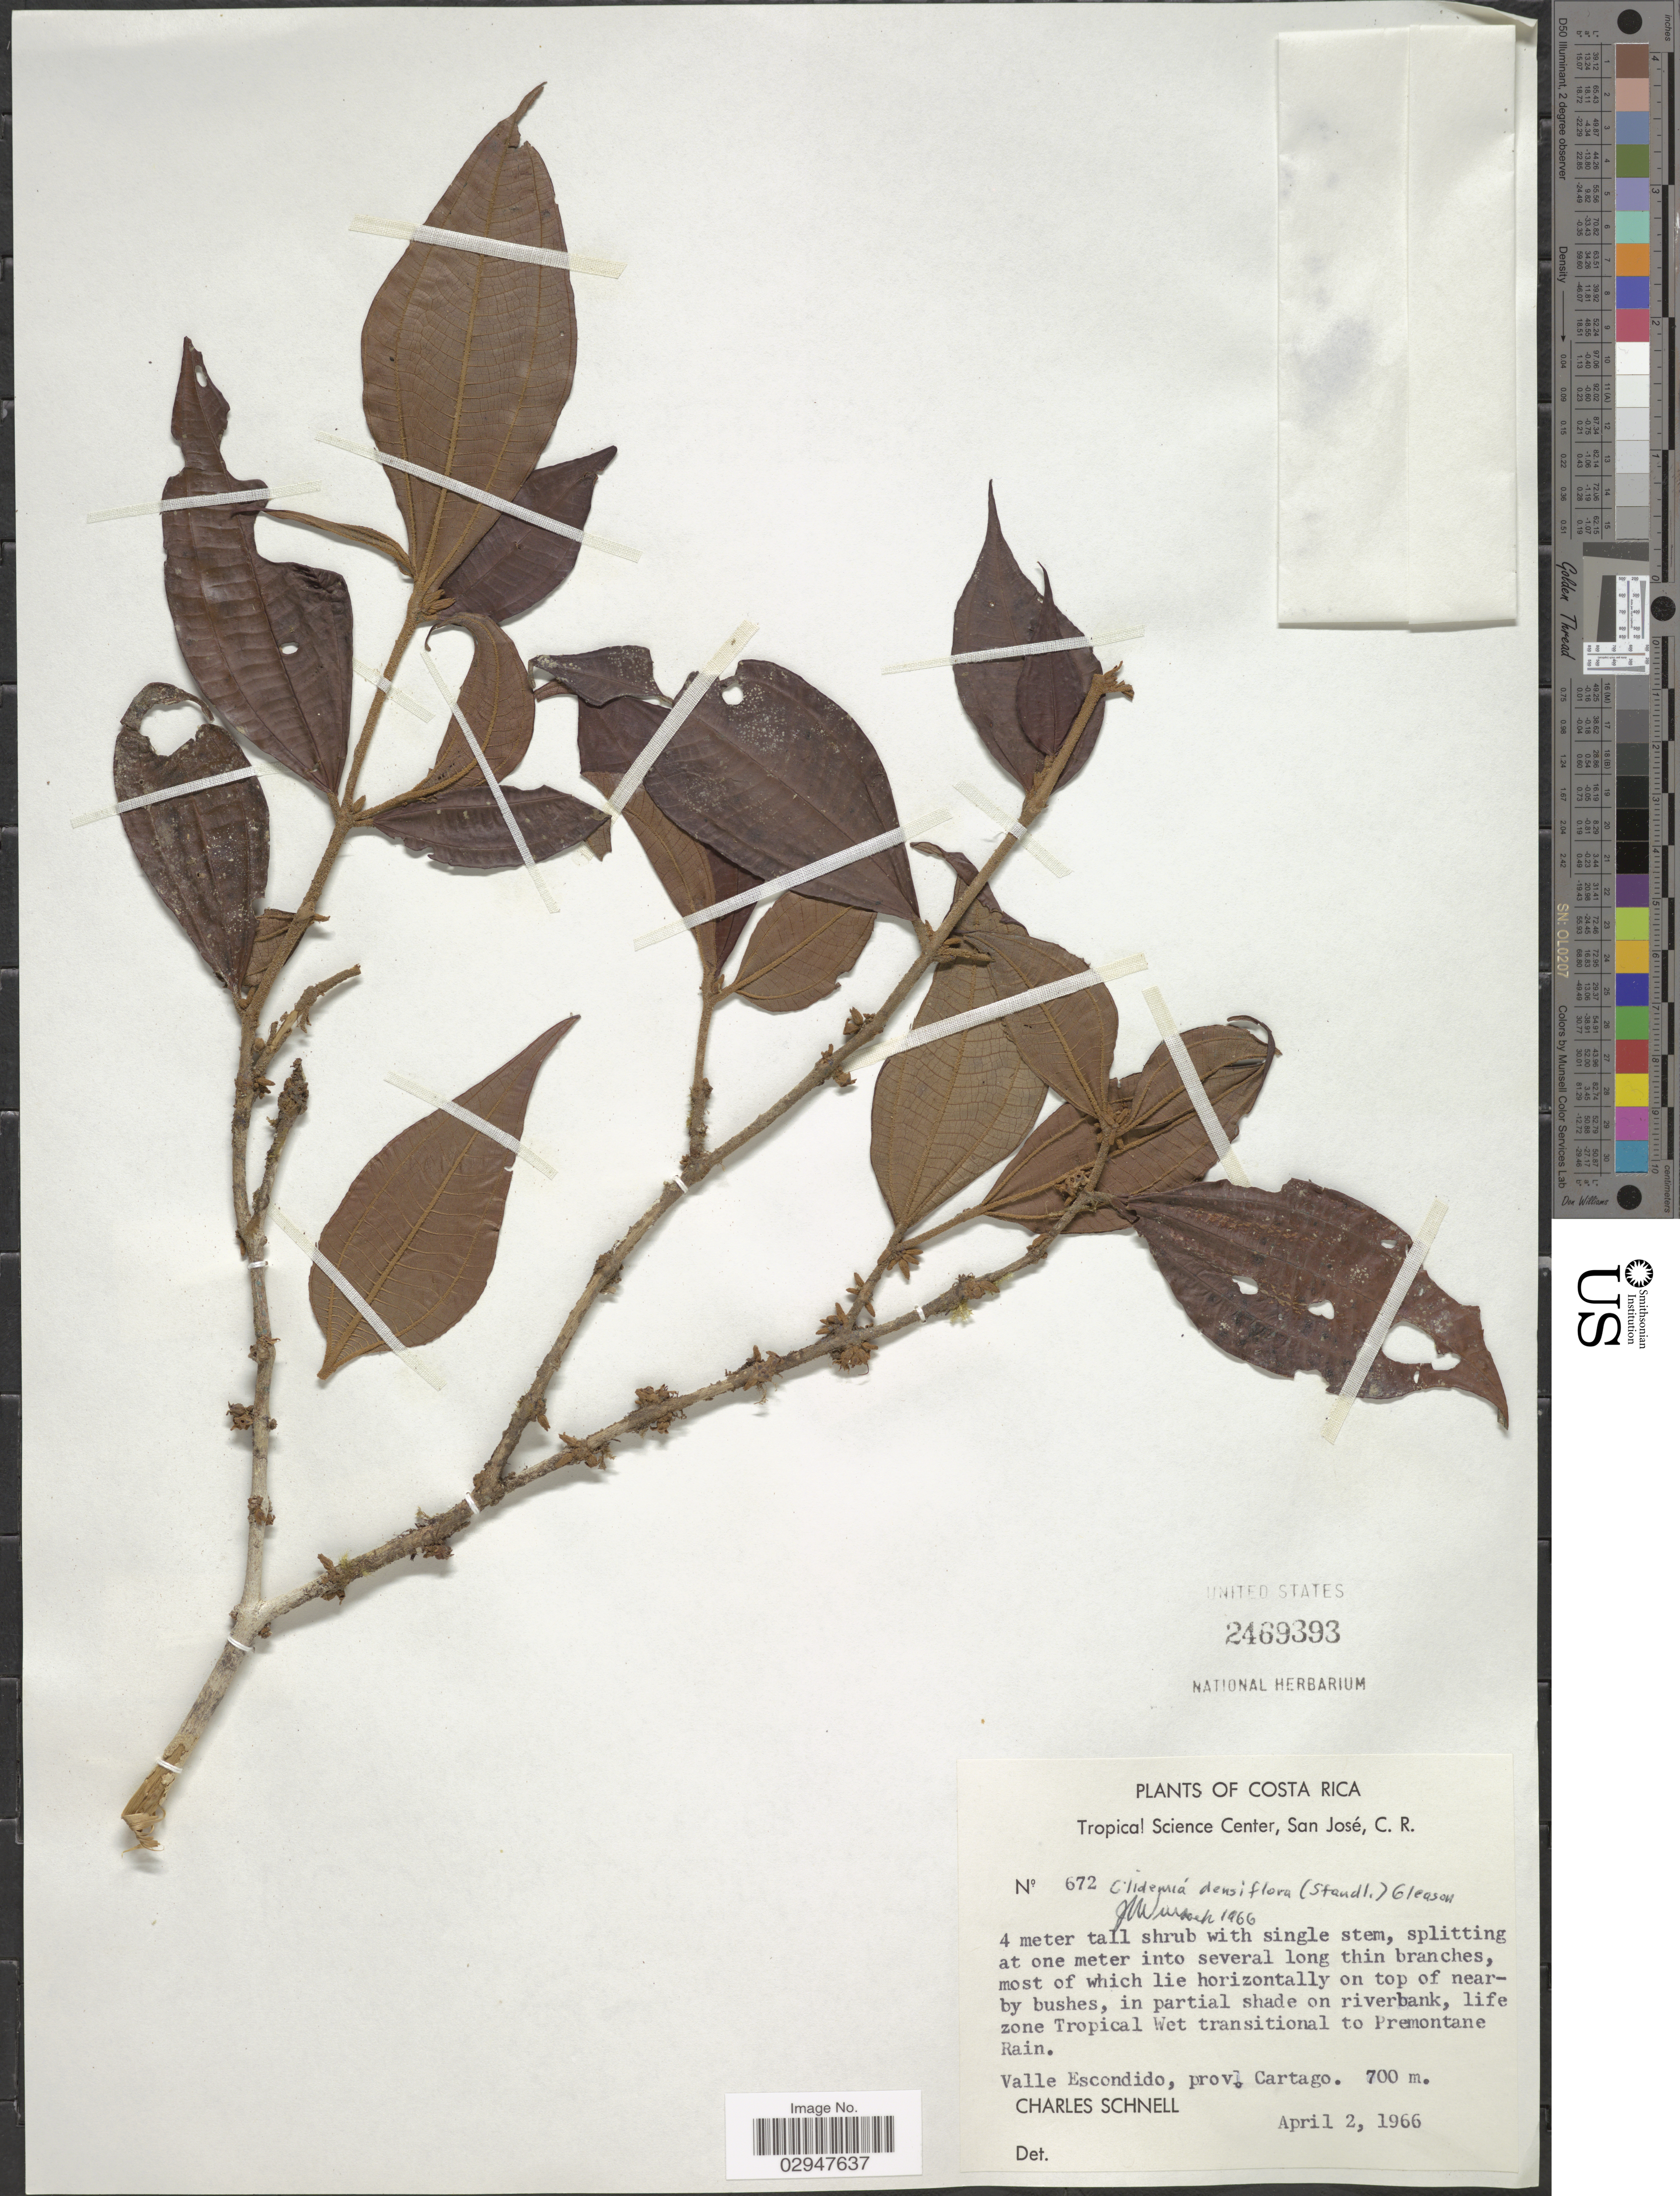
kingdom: Plantae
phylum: Tracheophyta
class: Magnoliopsida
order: Myrtales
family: Melastomataceae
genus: Clidemia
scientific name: Clidemia densiflora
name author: Gleason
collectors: C. Schnell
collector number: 672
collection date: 1966-04-02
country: Costa Rica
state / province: Cartago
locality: Life zone Tropical Wet transitional to Premontane Rain.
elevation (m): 700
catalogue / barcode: US 2469393